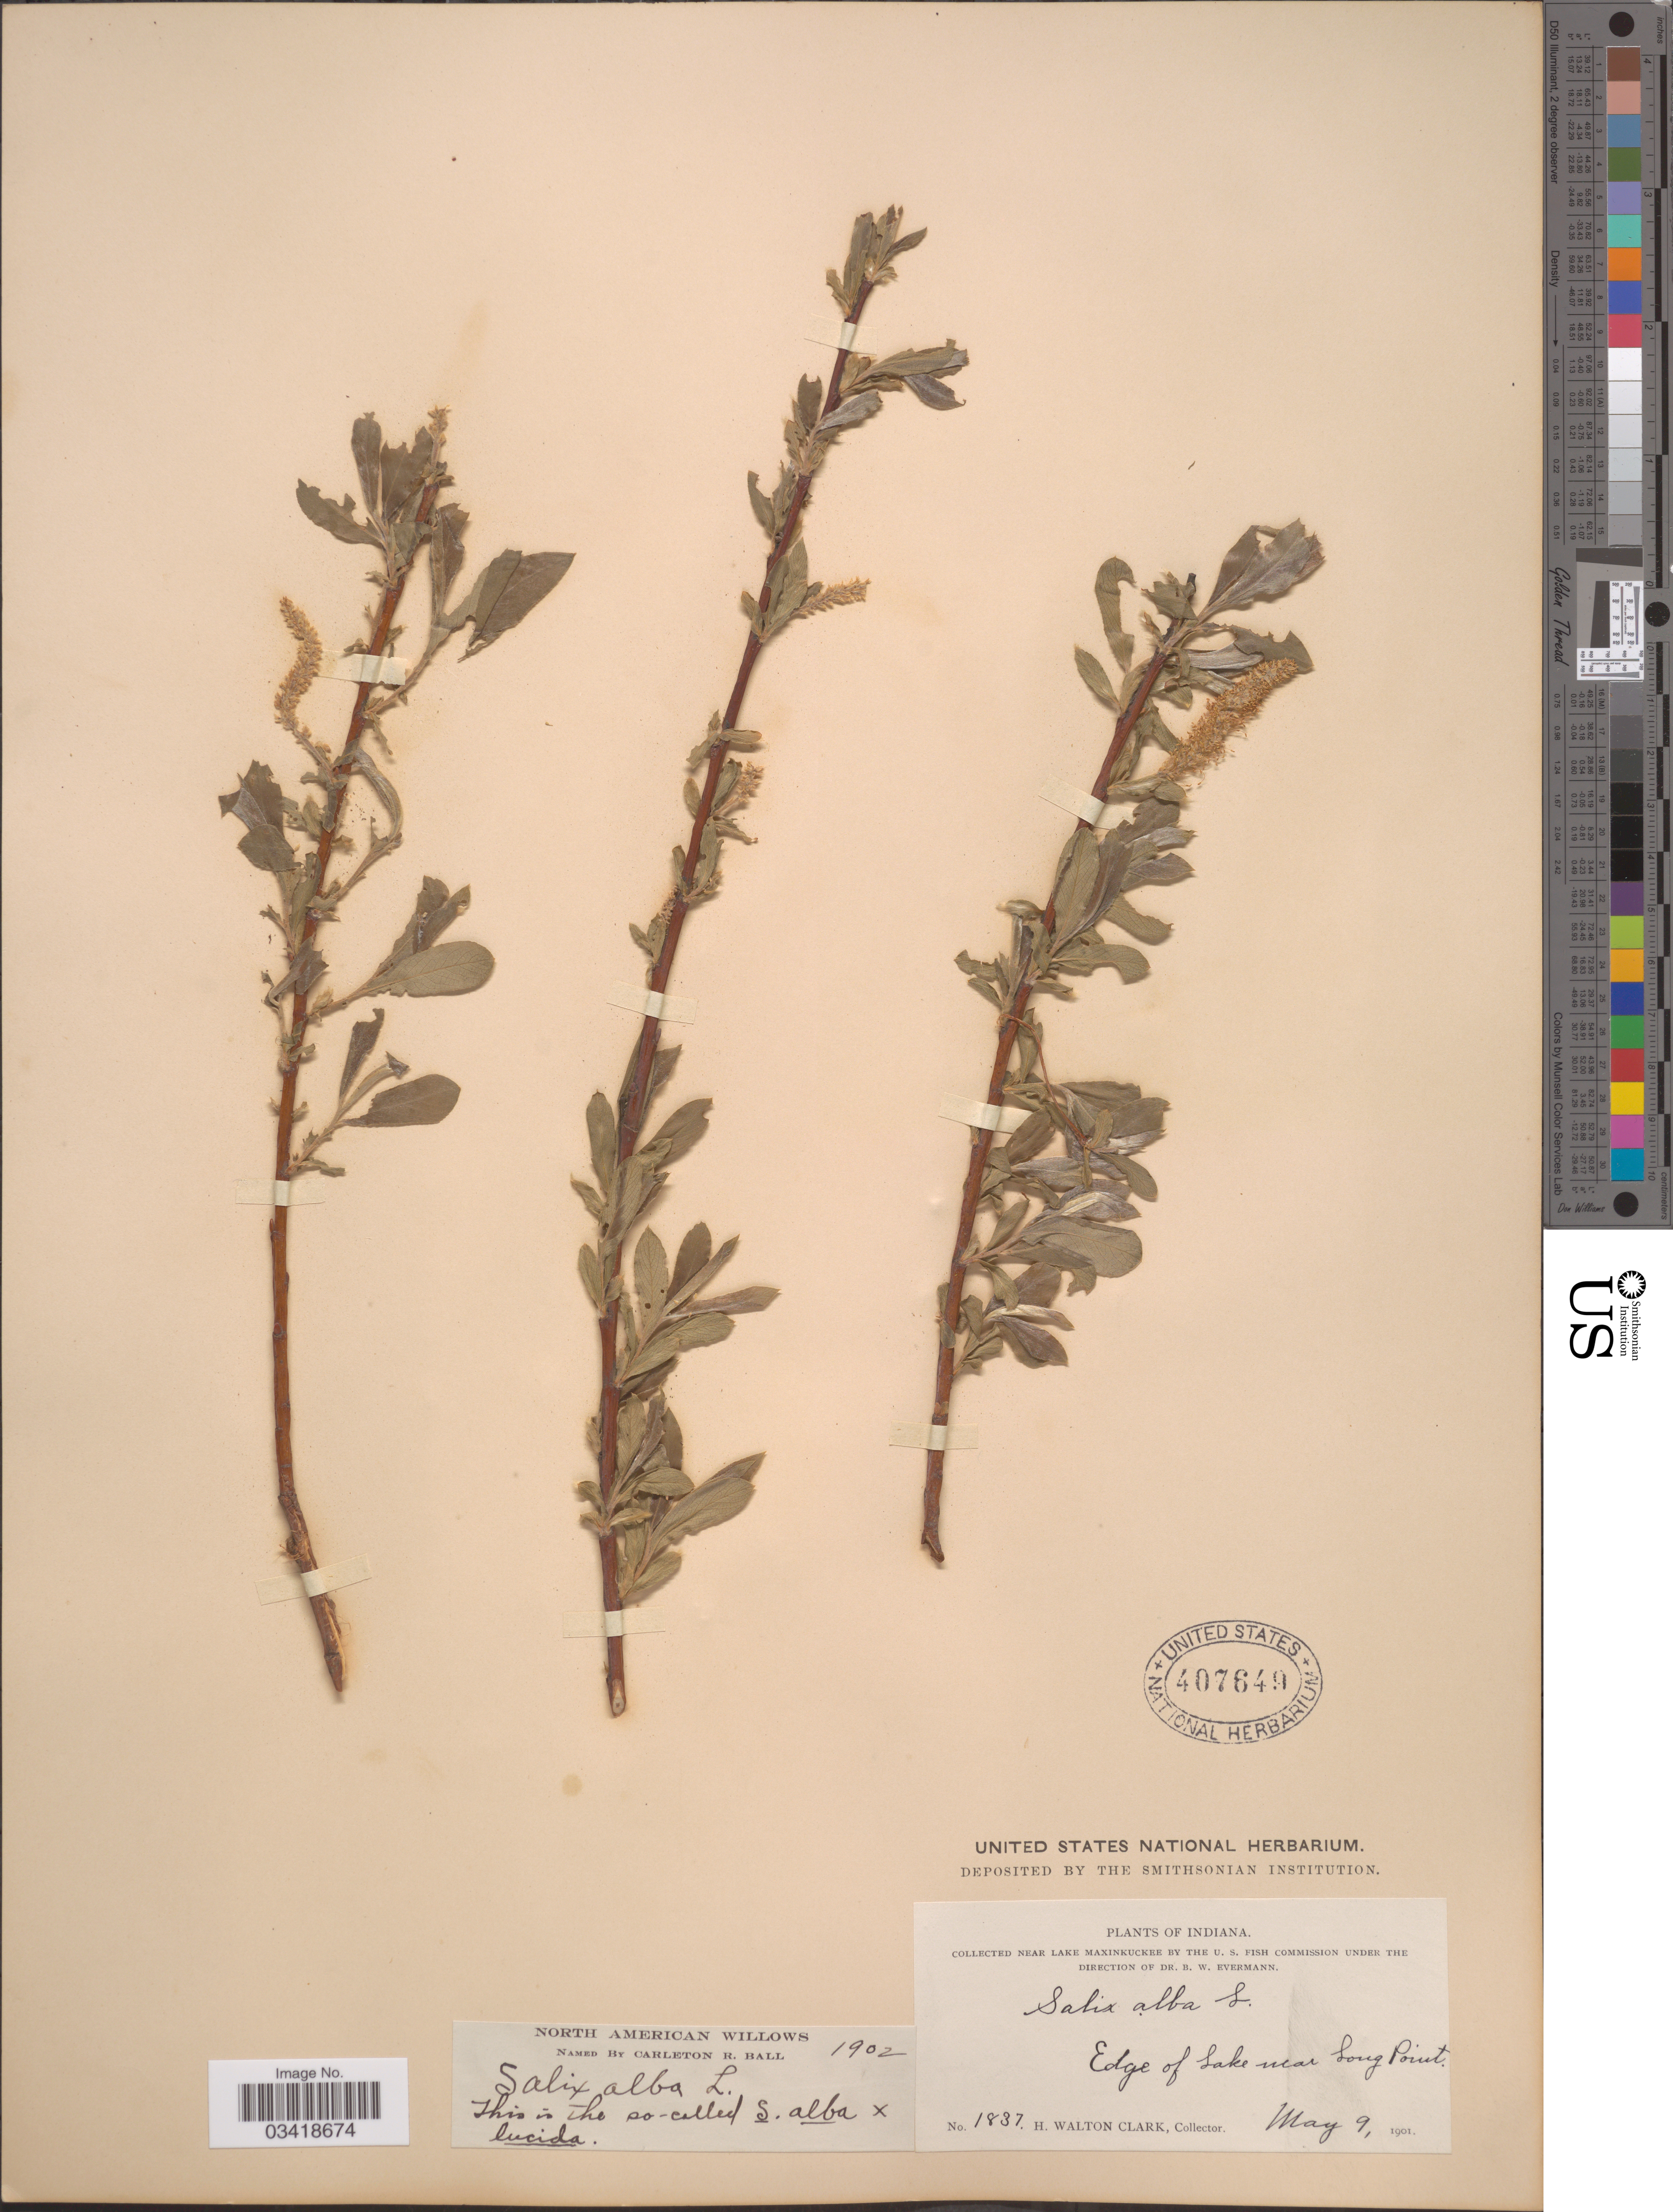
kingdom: Plantae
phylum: Tracheophyta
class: Magnoliopsida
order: Malpighiales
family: Salicaceae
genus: Salix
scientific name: Salix alba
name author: L.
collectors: H. W. Clark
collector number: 1837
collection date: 1901-05-09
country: United States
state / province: Indiana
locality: Near lake Maxinkuckee. Edge of lake near Long Point.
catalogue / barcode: US 407649